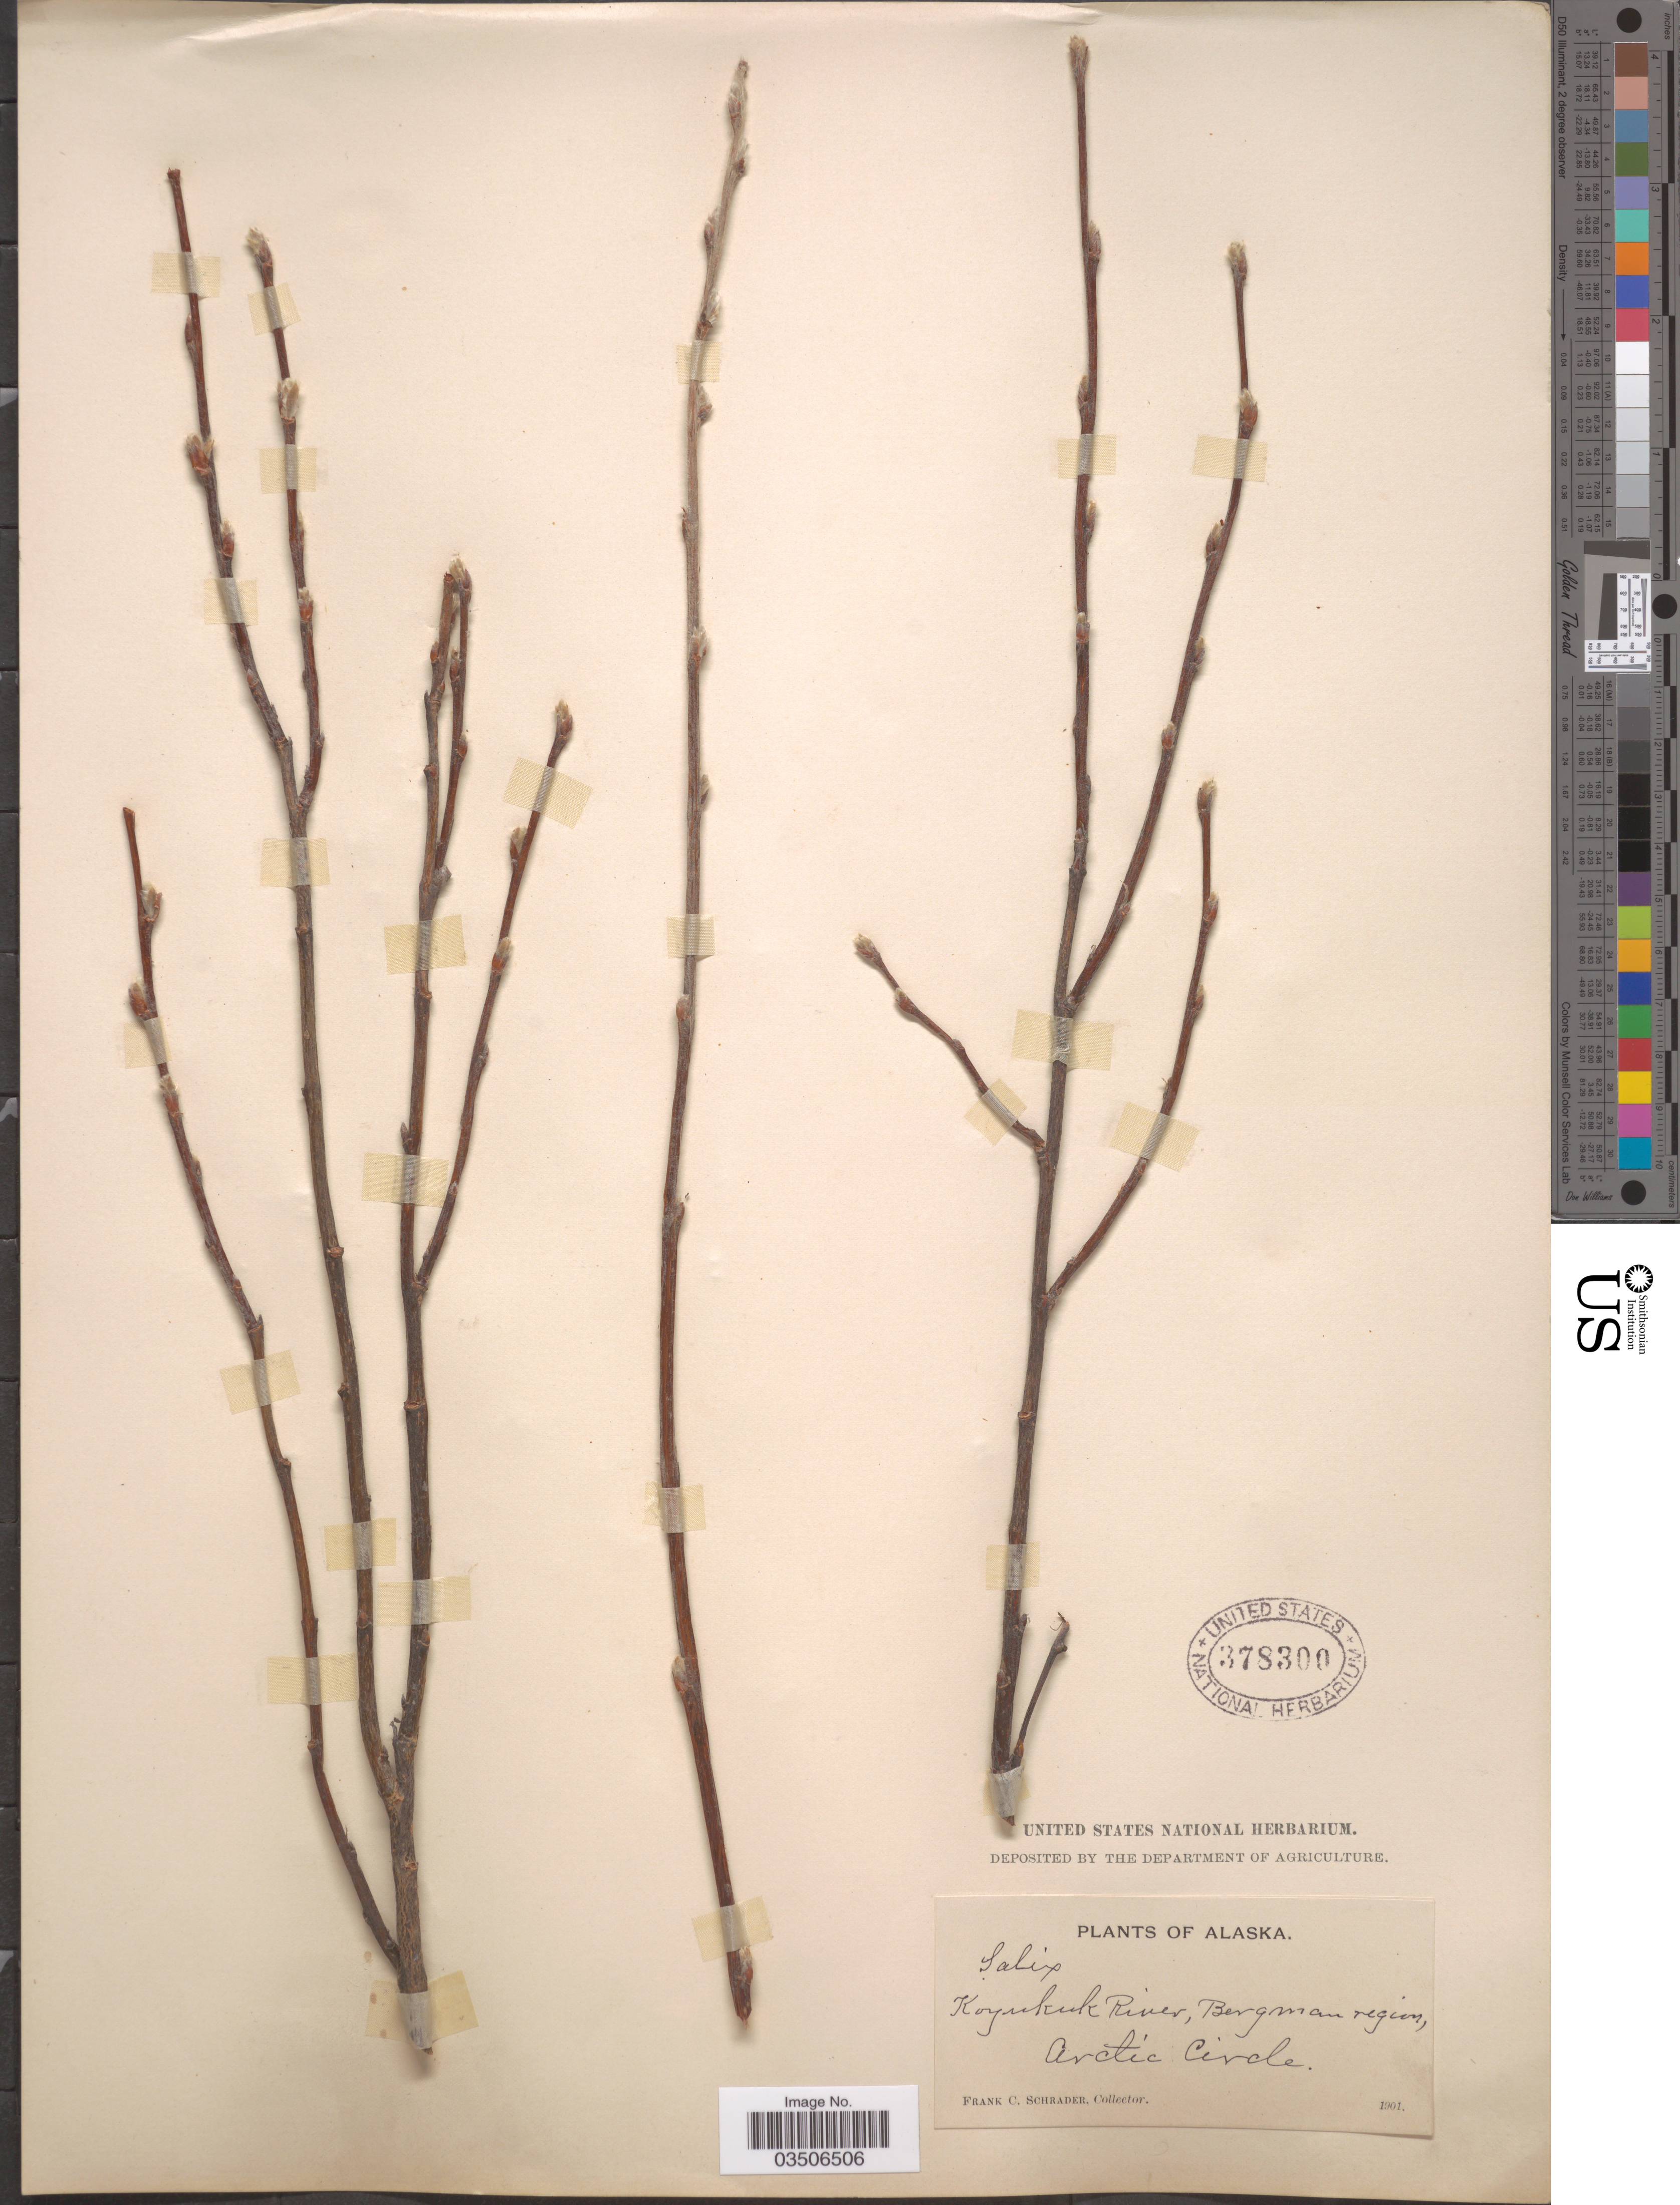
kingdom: Plantae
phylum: Tracheophyta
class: Magnoliopsida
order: Malpighiales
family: Salicaceae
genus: Salix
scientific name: Salix cordata x S. sericea Marshall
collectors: F. C. Schrader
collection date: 1901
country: United States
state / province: Alaska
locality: Koyukuk River, Bergman region, Arctic Circle.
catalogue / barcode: US 378300